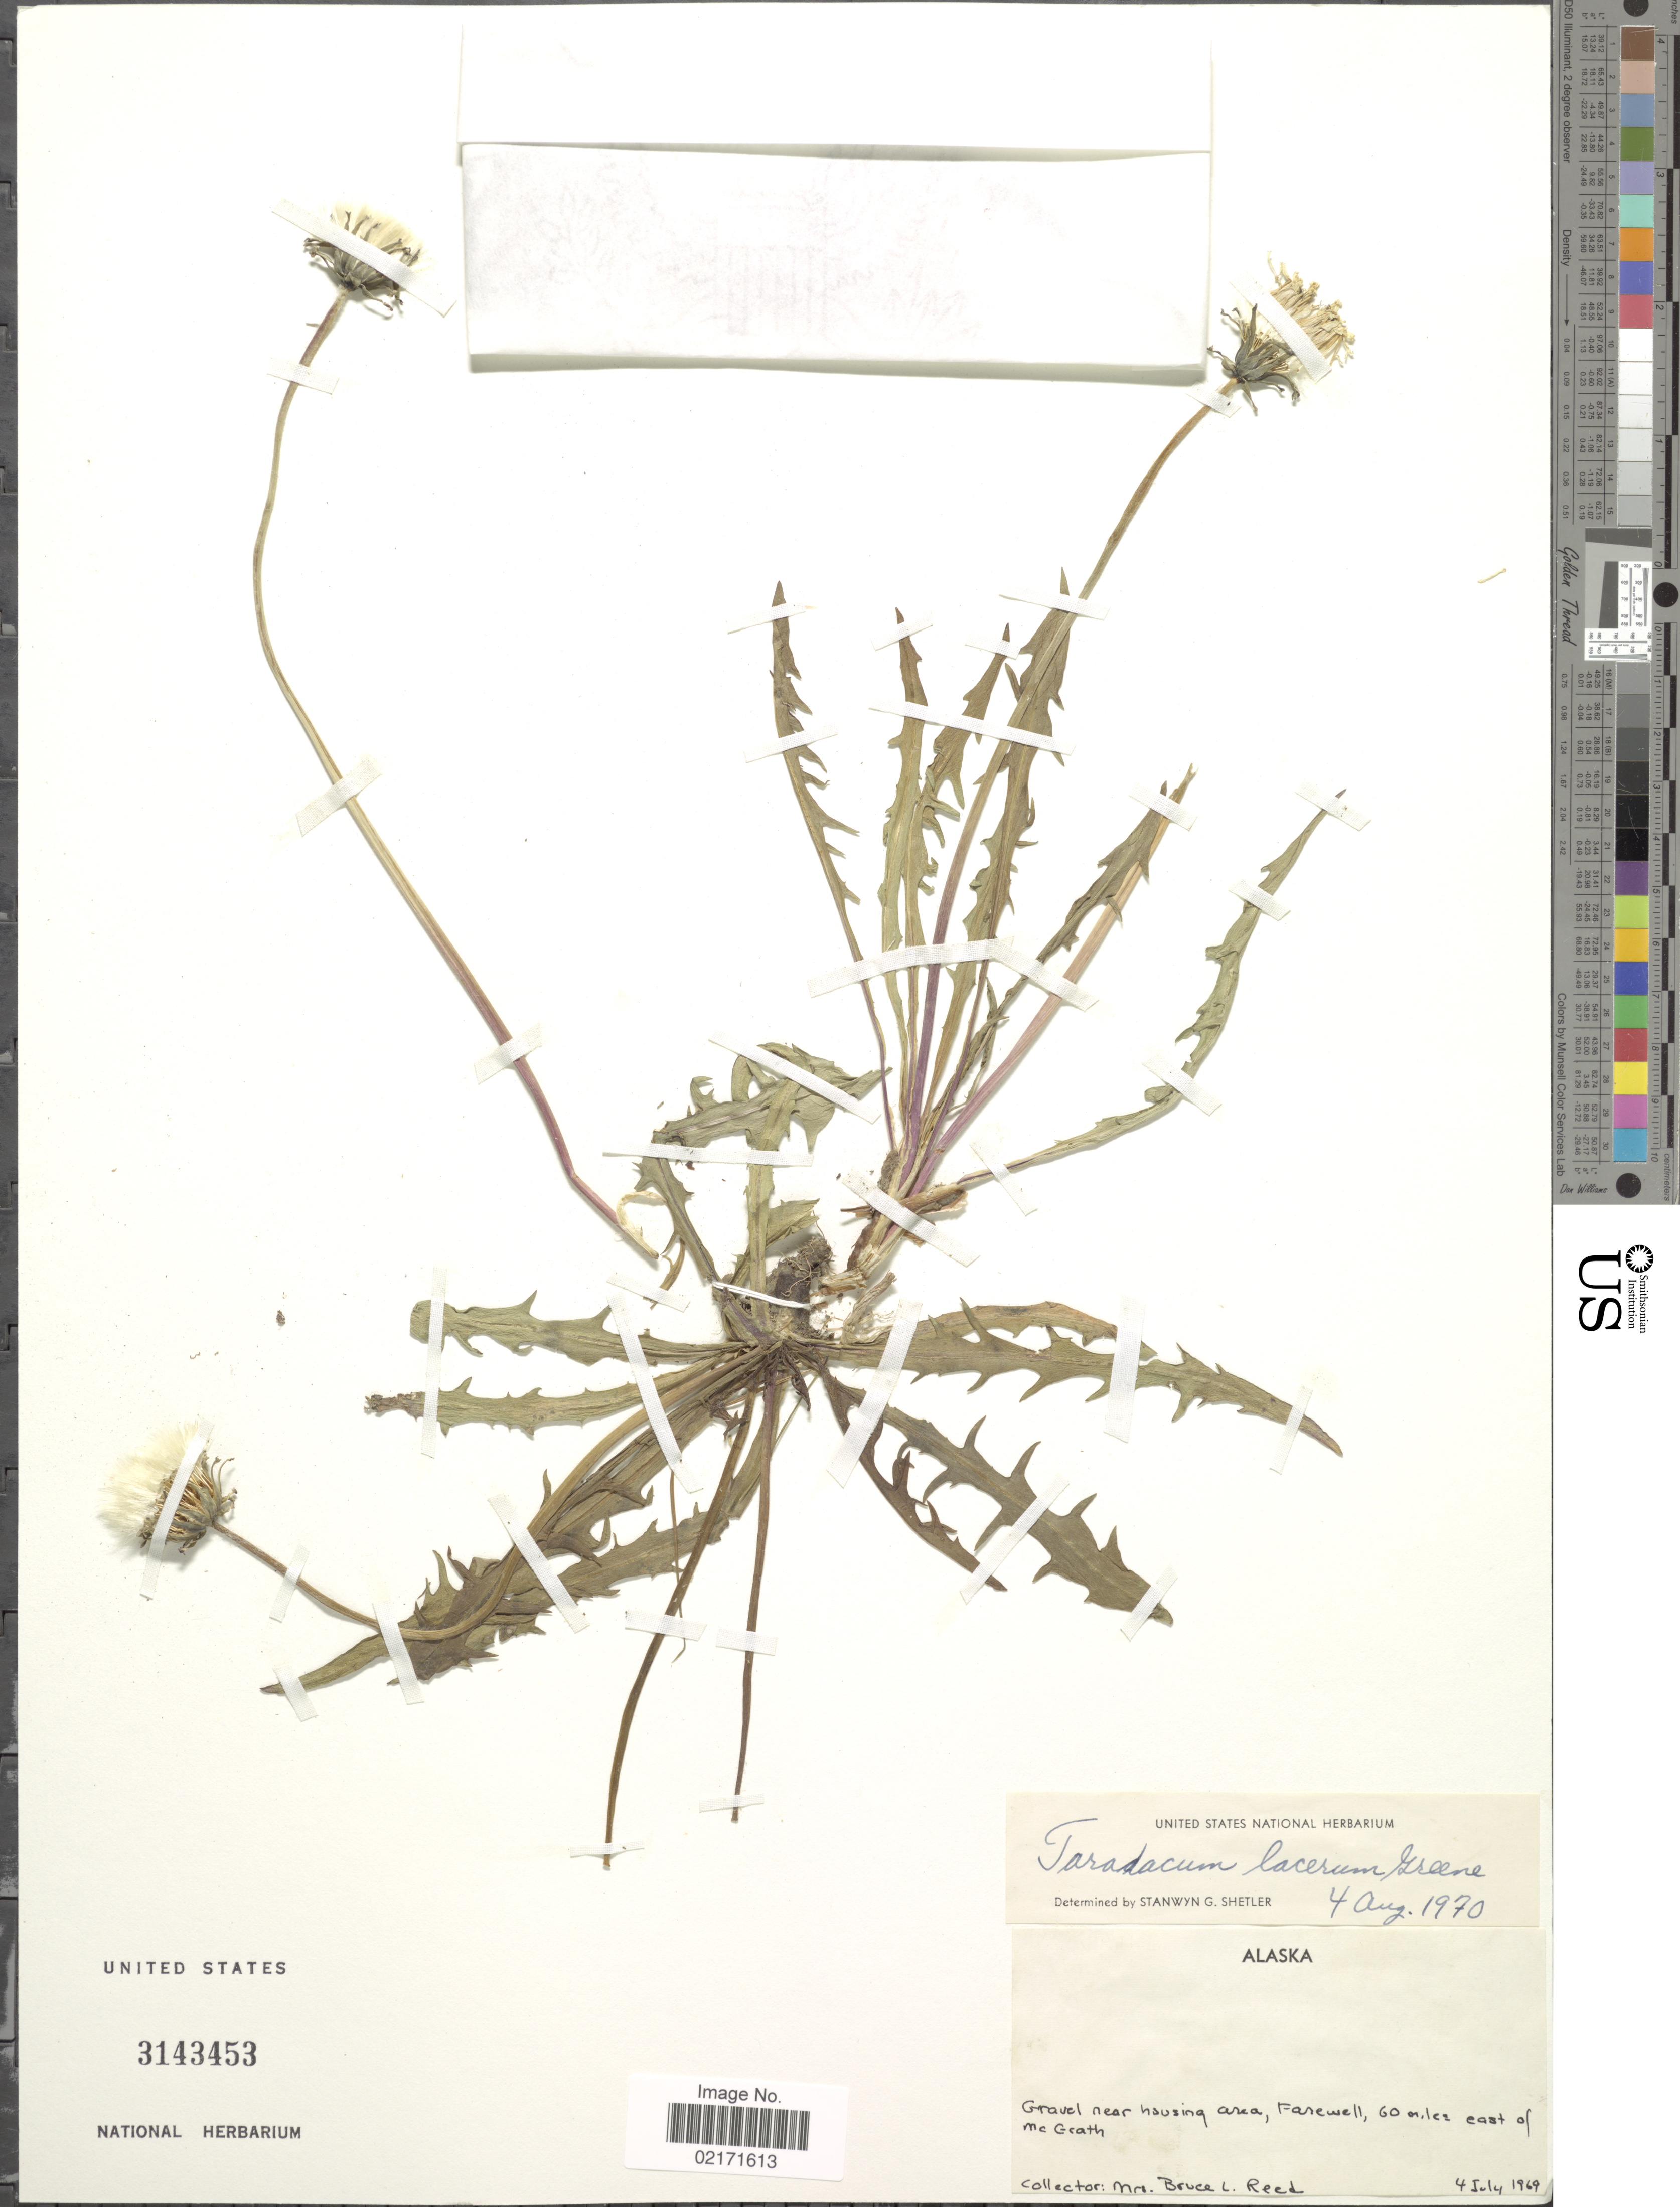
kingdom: Plantae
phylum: Tracheophyta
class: Magnoliopsida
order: Asterales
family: Asteraceae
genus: Taraxacum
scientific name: Taraxacum ceratophorum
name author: (Ledeb.) DC.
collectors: B. Reed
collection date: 1969-07-04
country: United States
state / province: Alaska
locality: Gravel near housing area, Farewell, 60 miles east of McGrath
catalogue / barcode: US 3143453